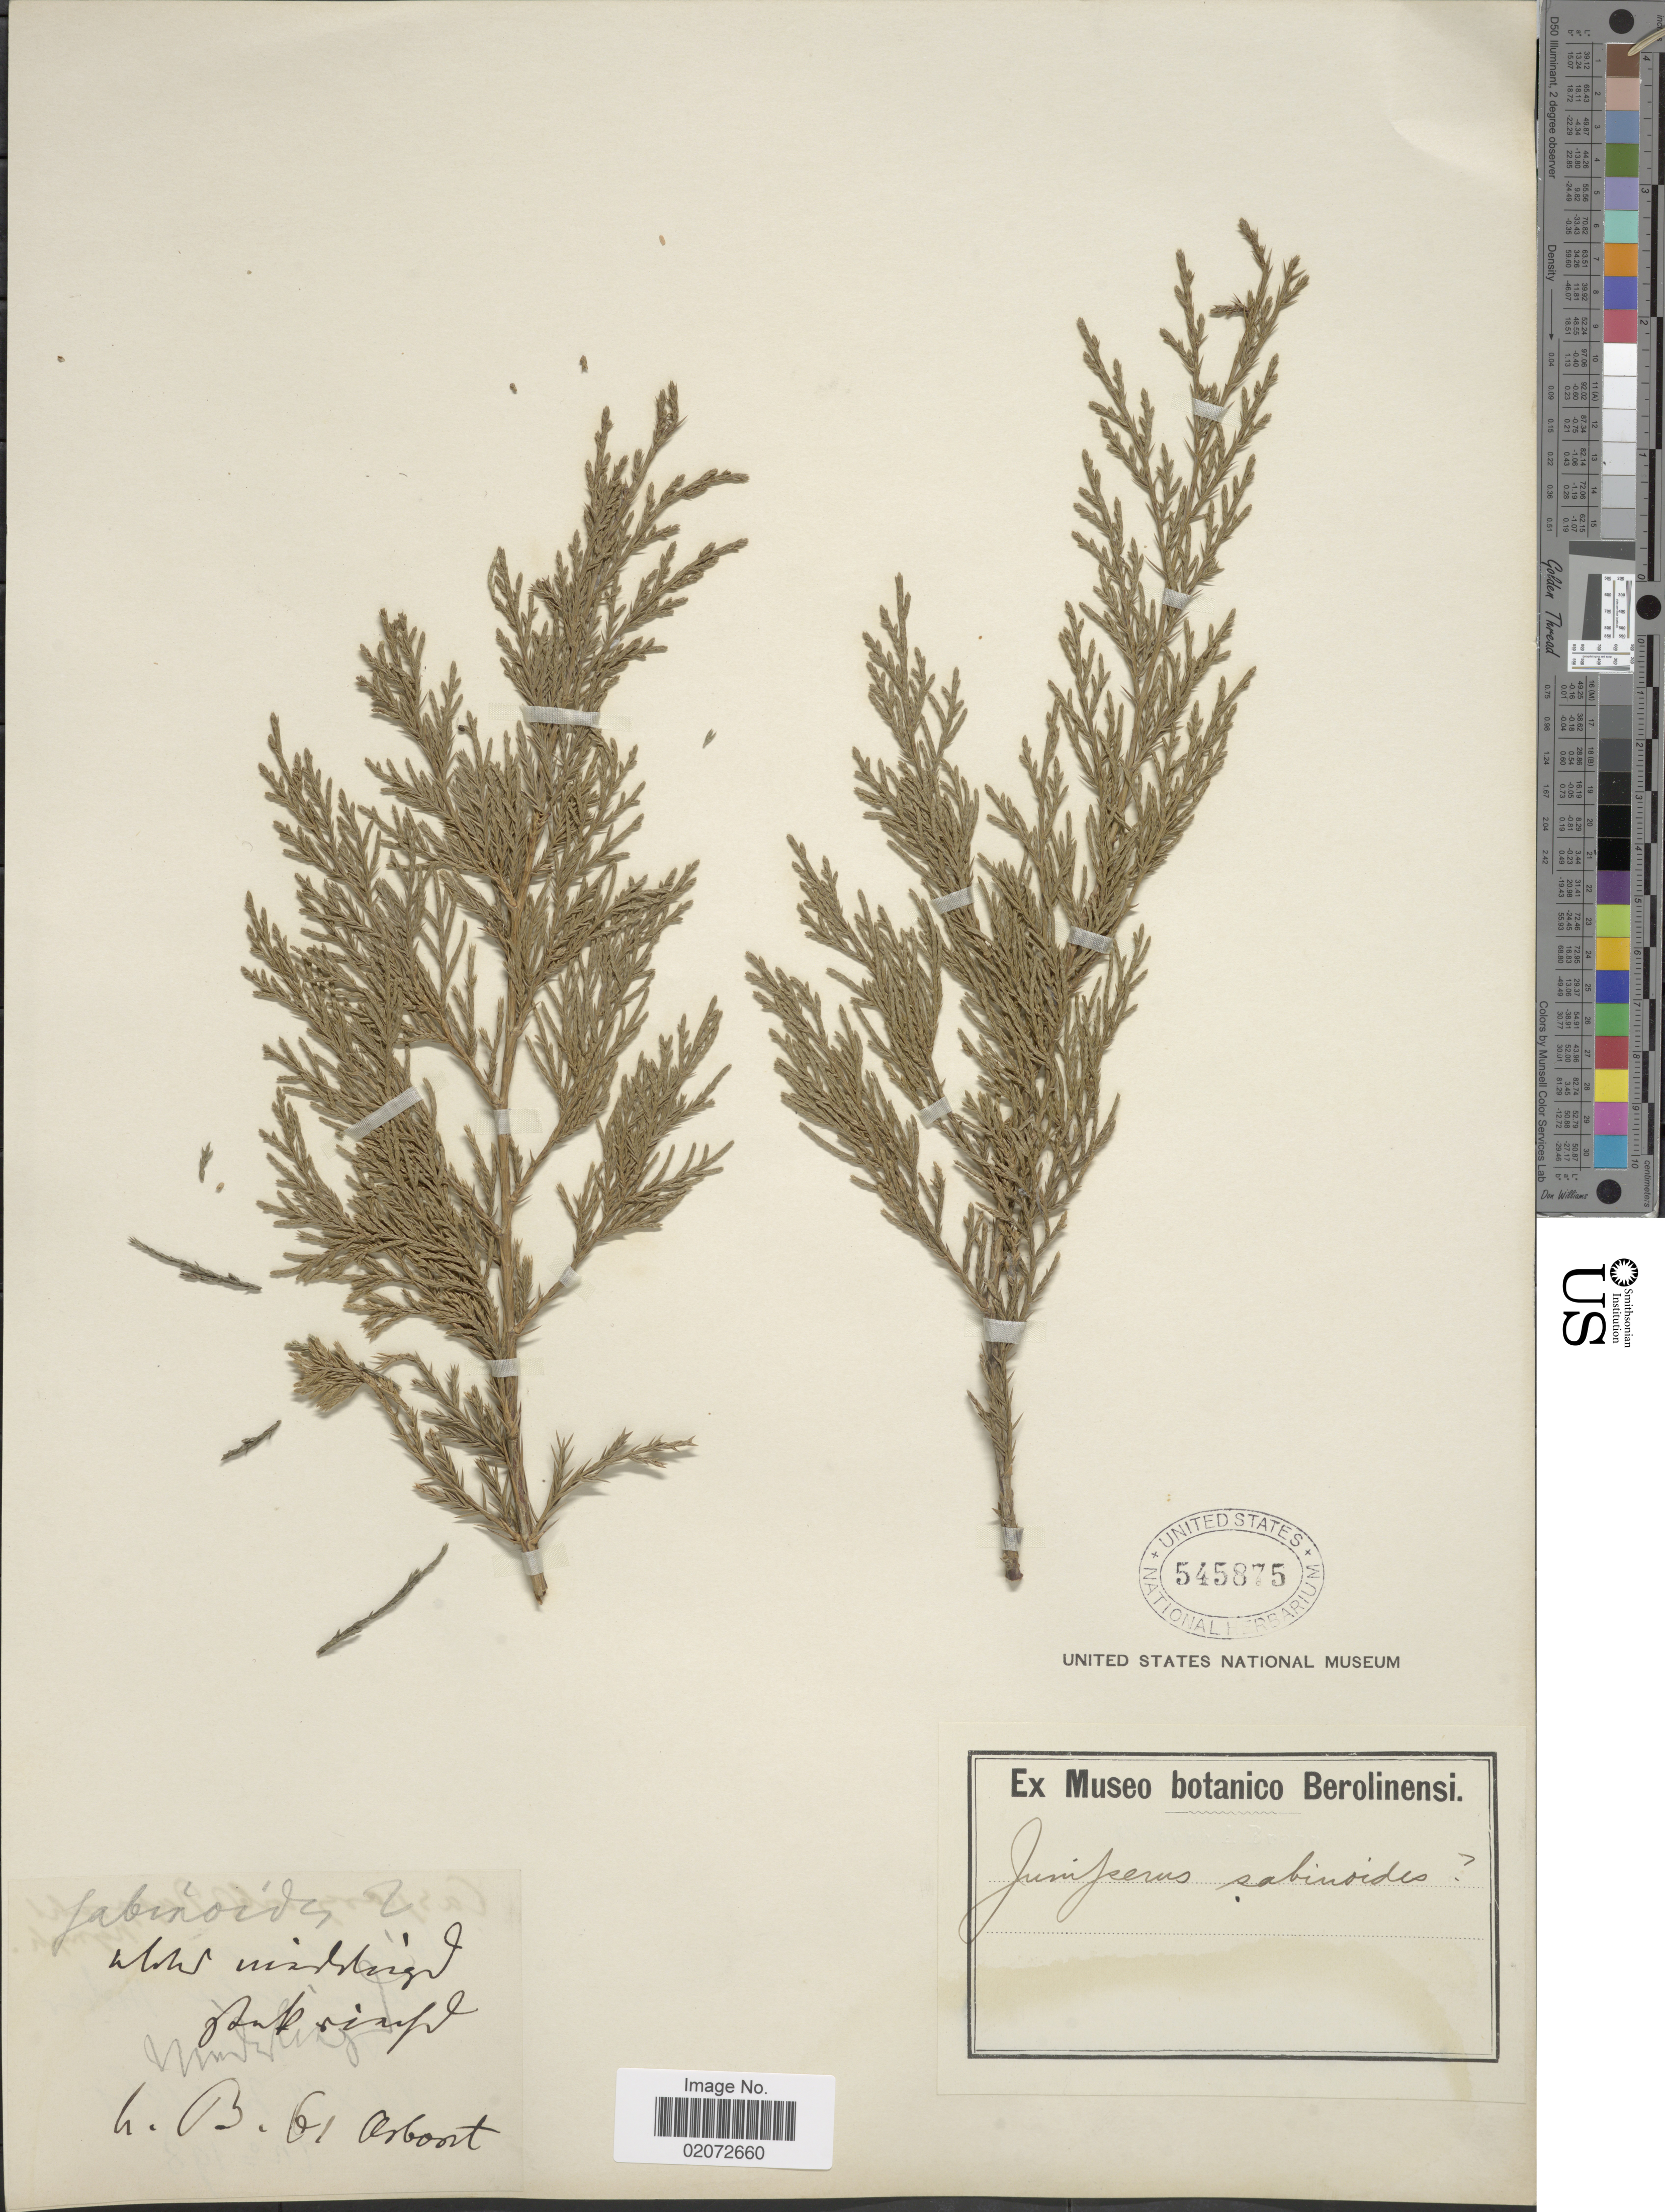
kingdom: Plantae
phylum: Tracheophyta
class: Pinopsida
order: Pinales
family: Cupressaceae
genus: Juniperus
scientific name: Juniperus sabina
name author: L.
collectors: ex herb. Arbost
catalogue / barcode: US 545875